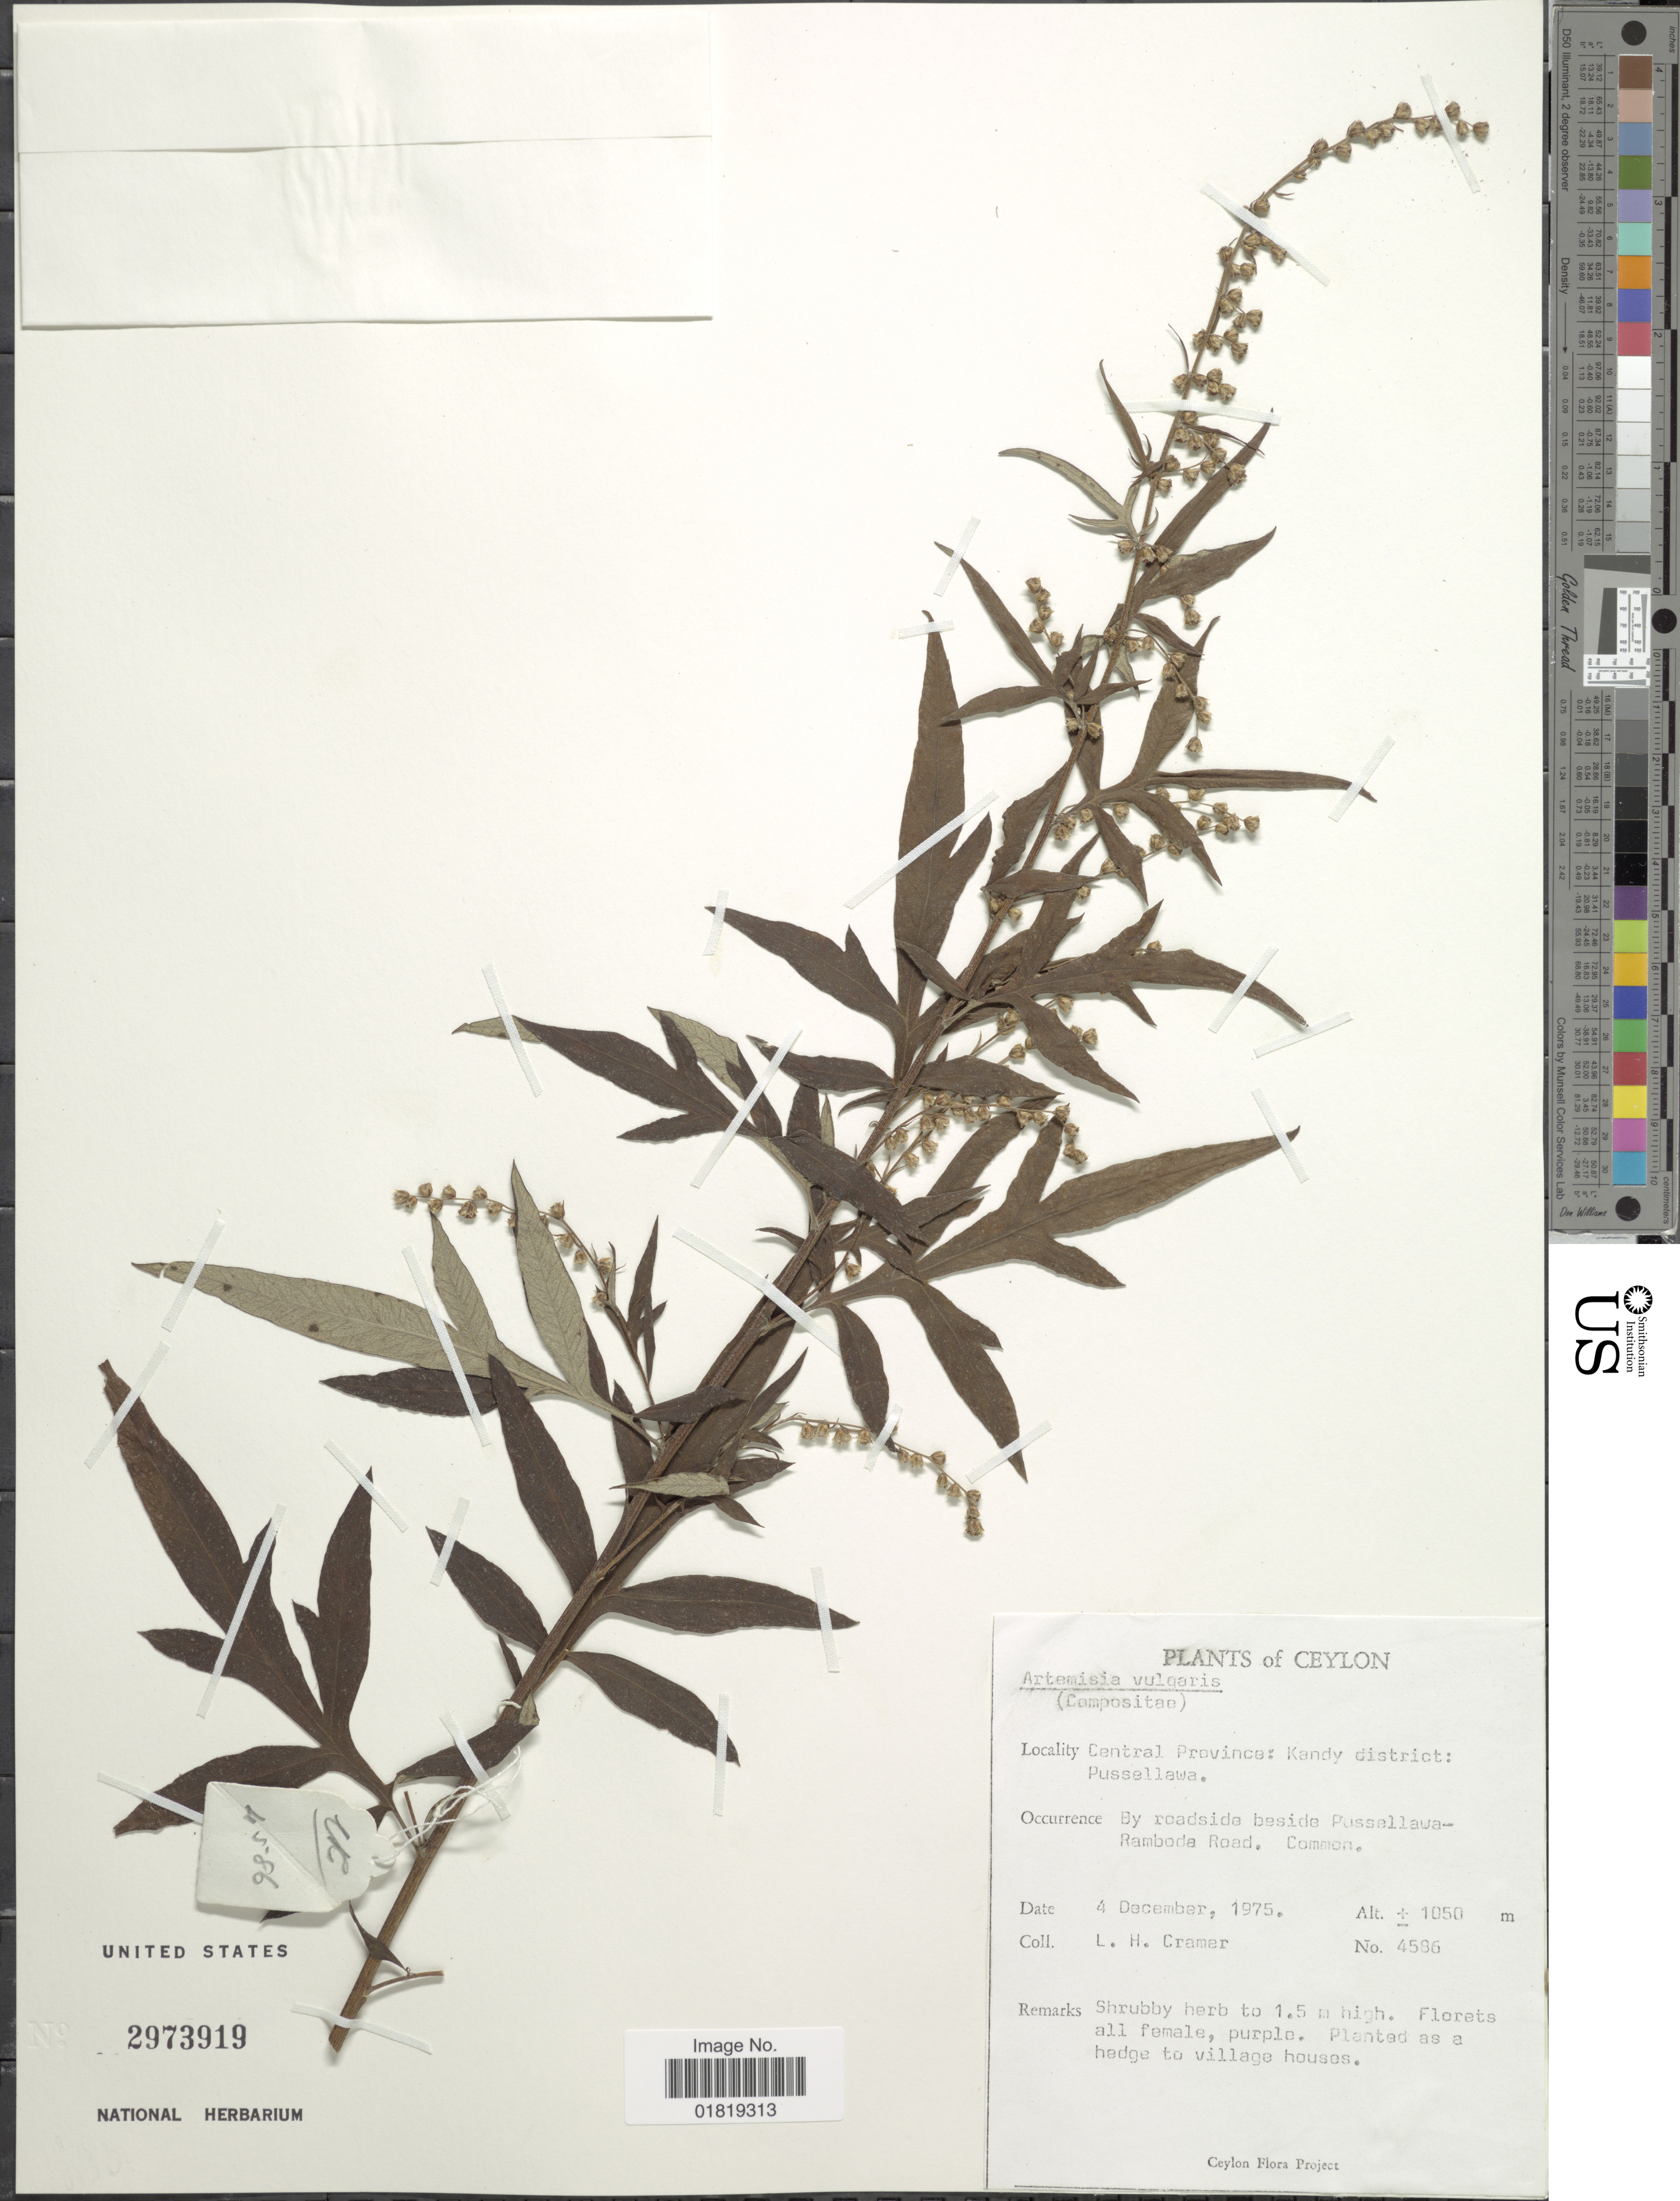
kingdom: Plantae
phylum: Tracheophyta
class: Magnoliopsida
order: Asterales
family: Asteraceae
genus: Artemisia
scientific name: Artemisia vulgaris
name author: L.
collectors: L. H. Cramer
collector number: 4586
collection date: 1975-12-04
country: Sri Lanka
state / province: Central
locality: Central Province: Kandy District: Pussellawa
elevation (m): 1050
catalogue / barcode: US 2973919